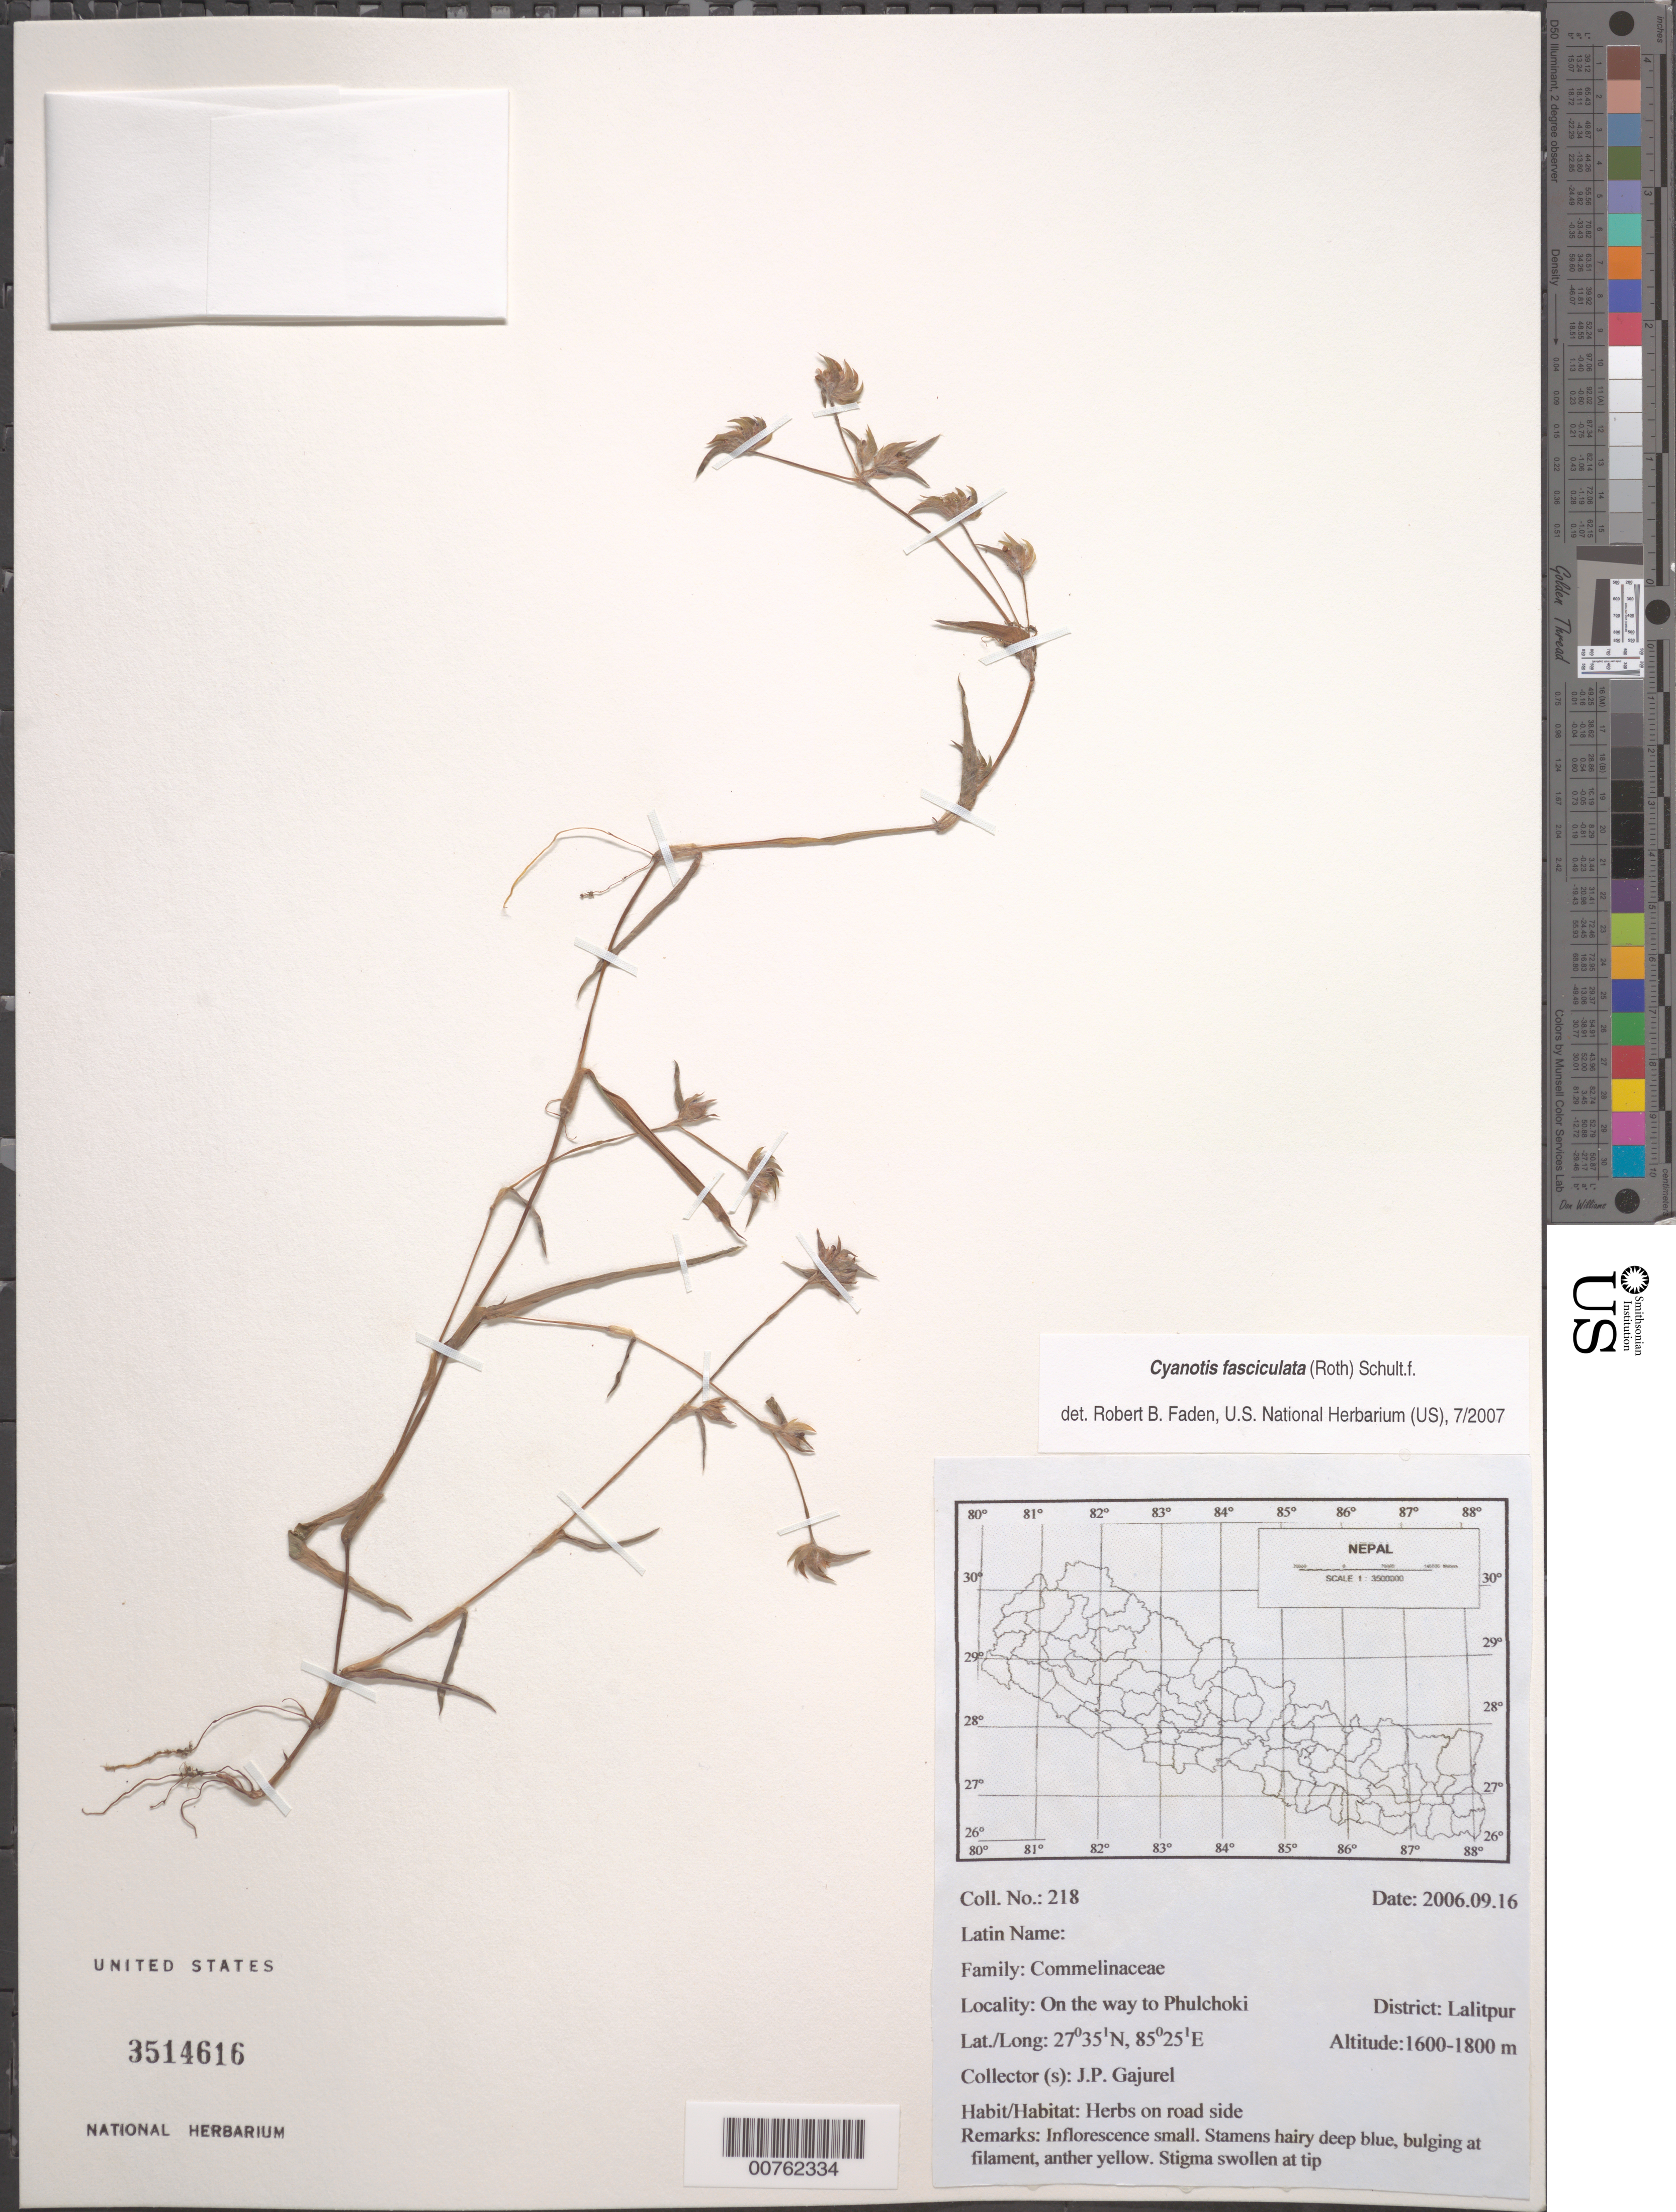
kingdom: Plantae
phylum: Tracheophyta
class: Liliopsida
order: Commelinales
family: Commelinaceae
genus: Cyanotis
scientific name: Cyanotis fasciculata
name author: (Heyne ex Roth) Schult. f.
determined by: Faden, Robert B., (US), Smithsonian Institution - National Museum of Natural History (UNITED STATES)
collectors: J. Gajurel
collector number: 218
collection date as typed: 16 Sep 2006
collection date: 2006-09-16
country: Nepal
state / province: Bagmati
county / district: Lalitpur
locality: On the way to Phulchoki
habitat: Herbs on road side.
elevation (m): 1600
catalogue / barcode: US 3514616